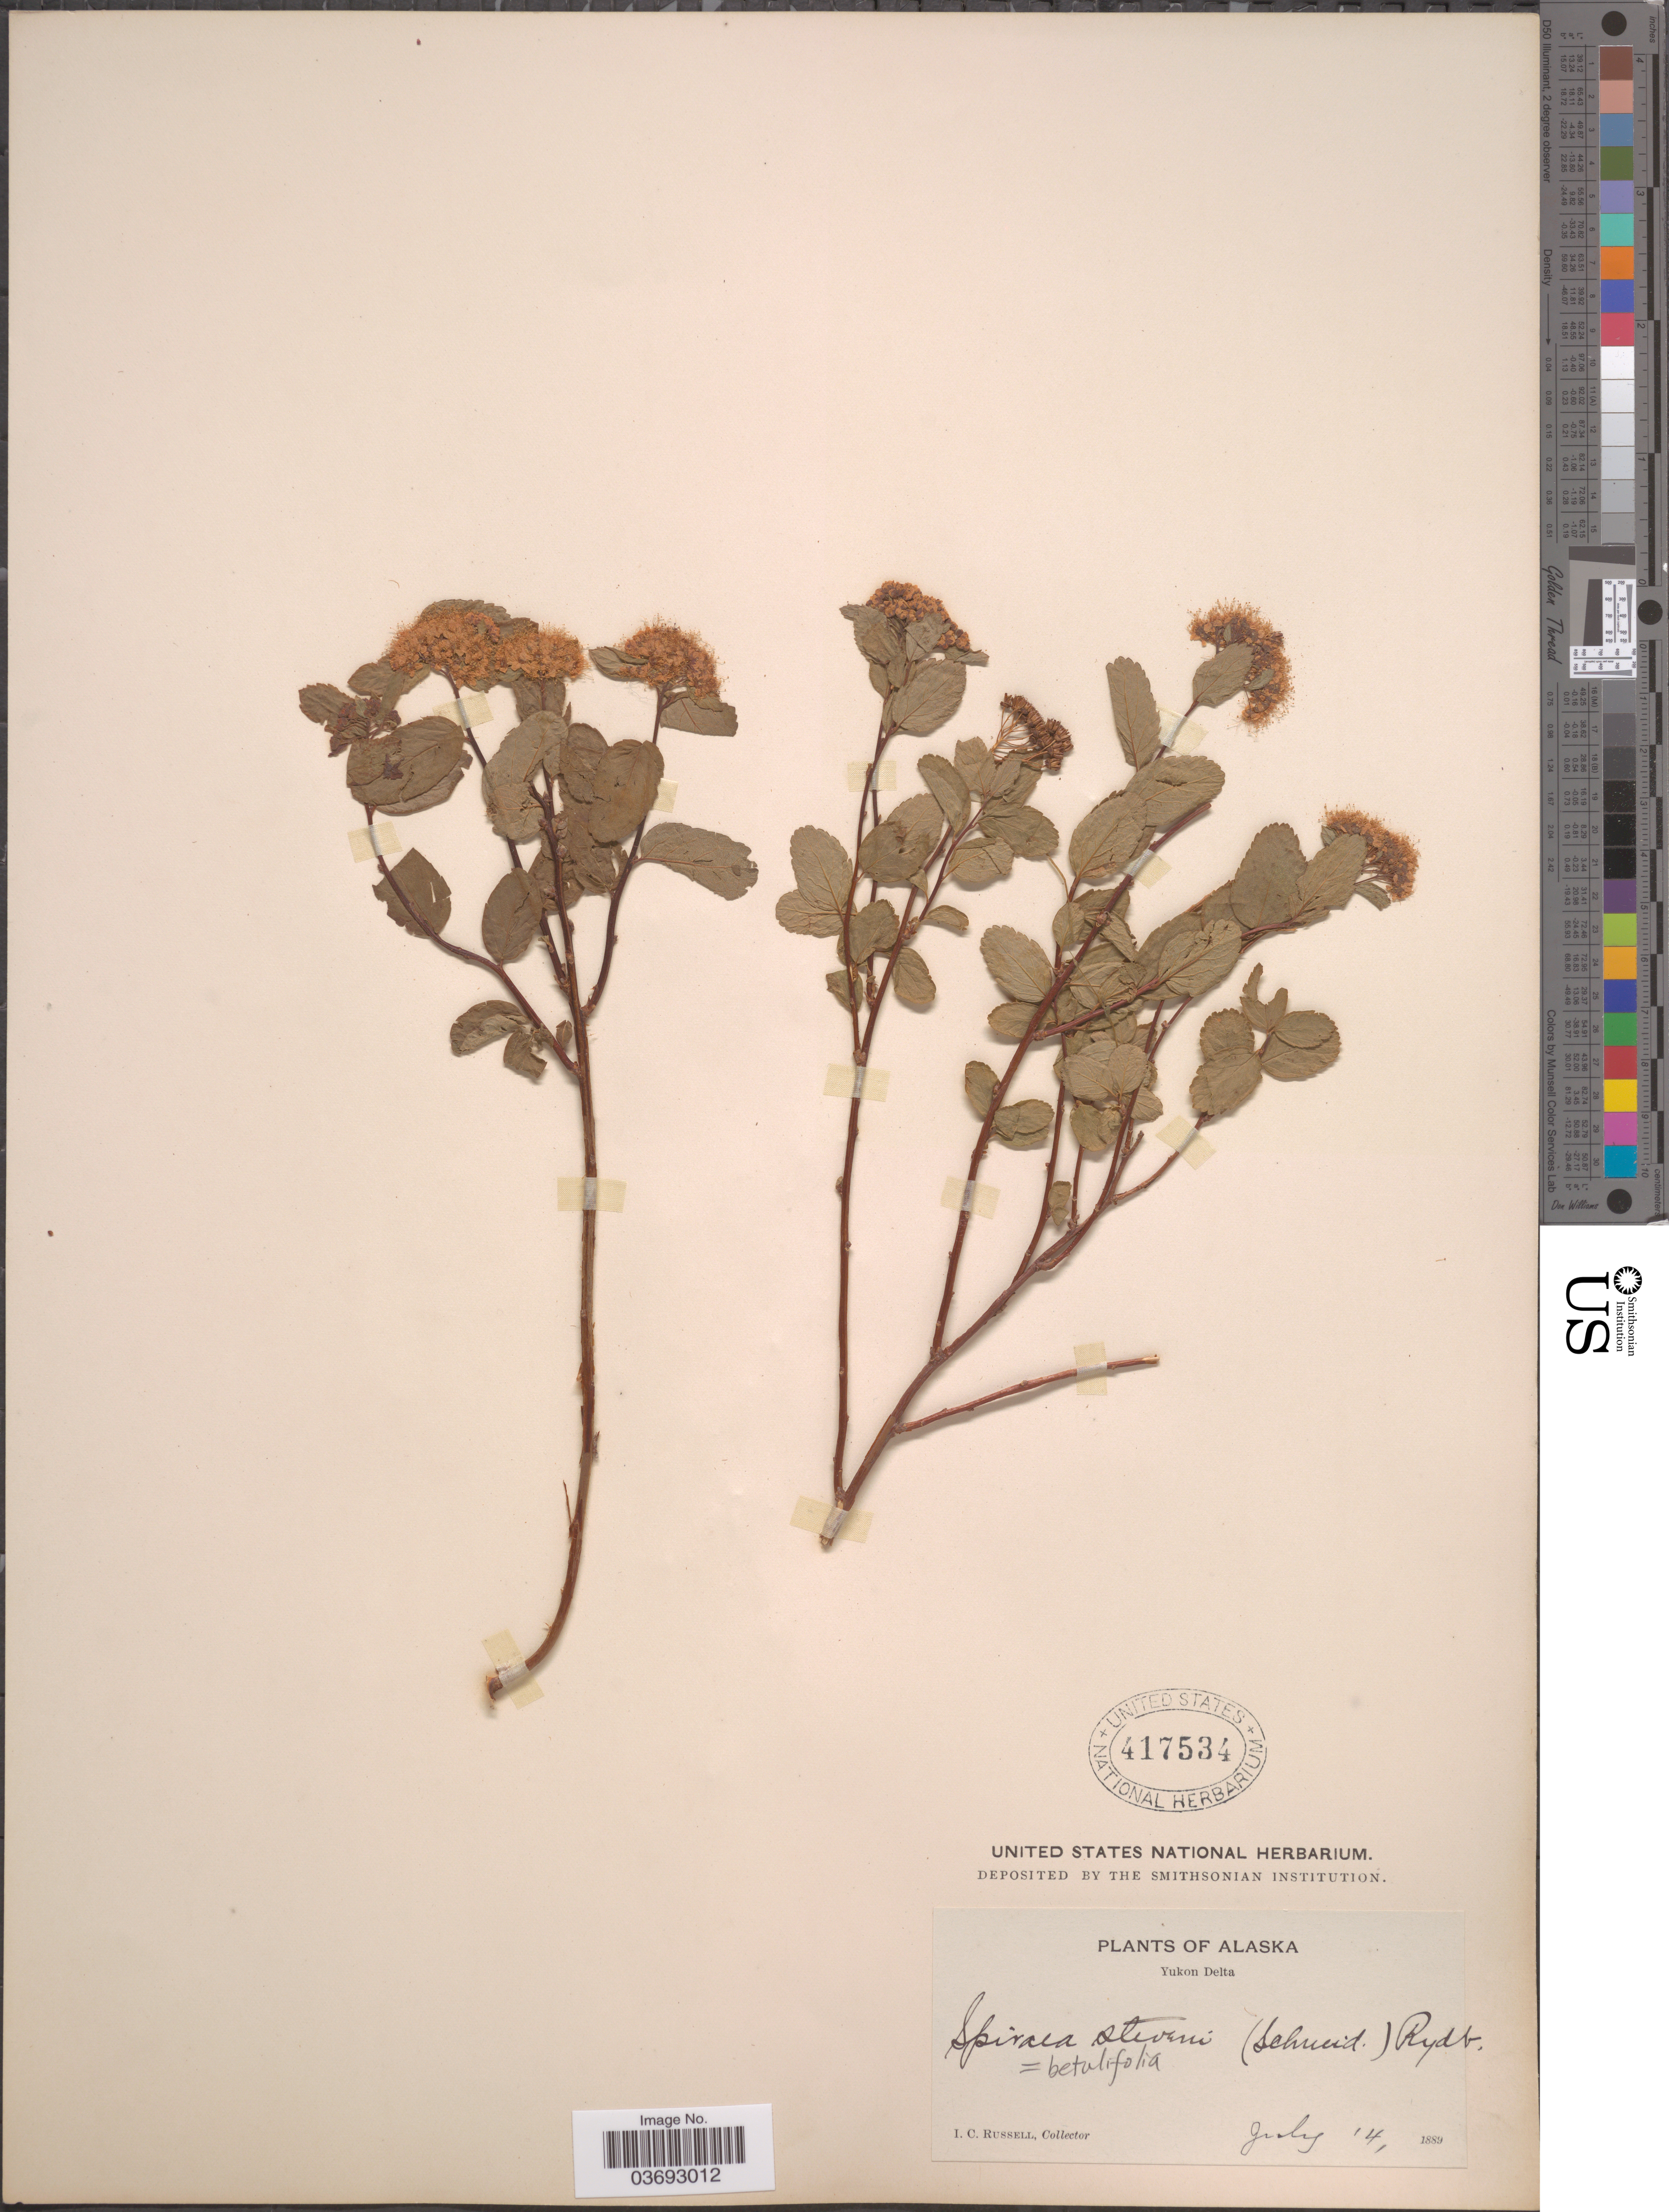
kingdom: Plantae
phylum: Tracheophyta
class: Magnoliopsida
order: Rosales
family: Rosaceae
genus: Spiraea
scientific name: Spiraea stevenii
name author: (C.K. Schneid.) Rydb.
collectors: I. C. Russell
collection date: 1889-07-14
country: United States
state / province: Alaska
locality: Yukon Delta.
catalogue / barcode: US 417534